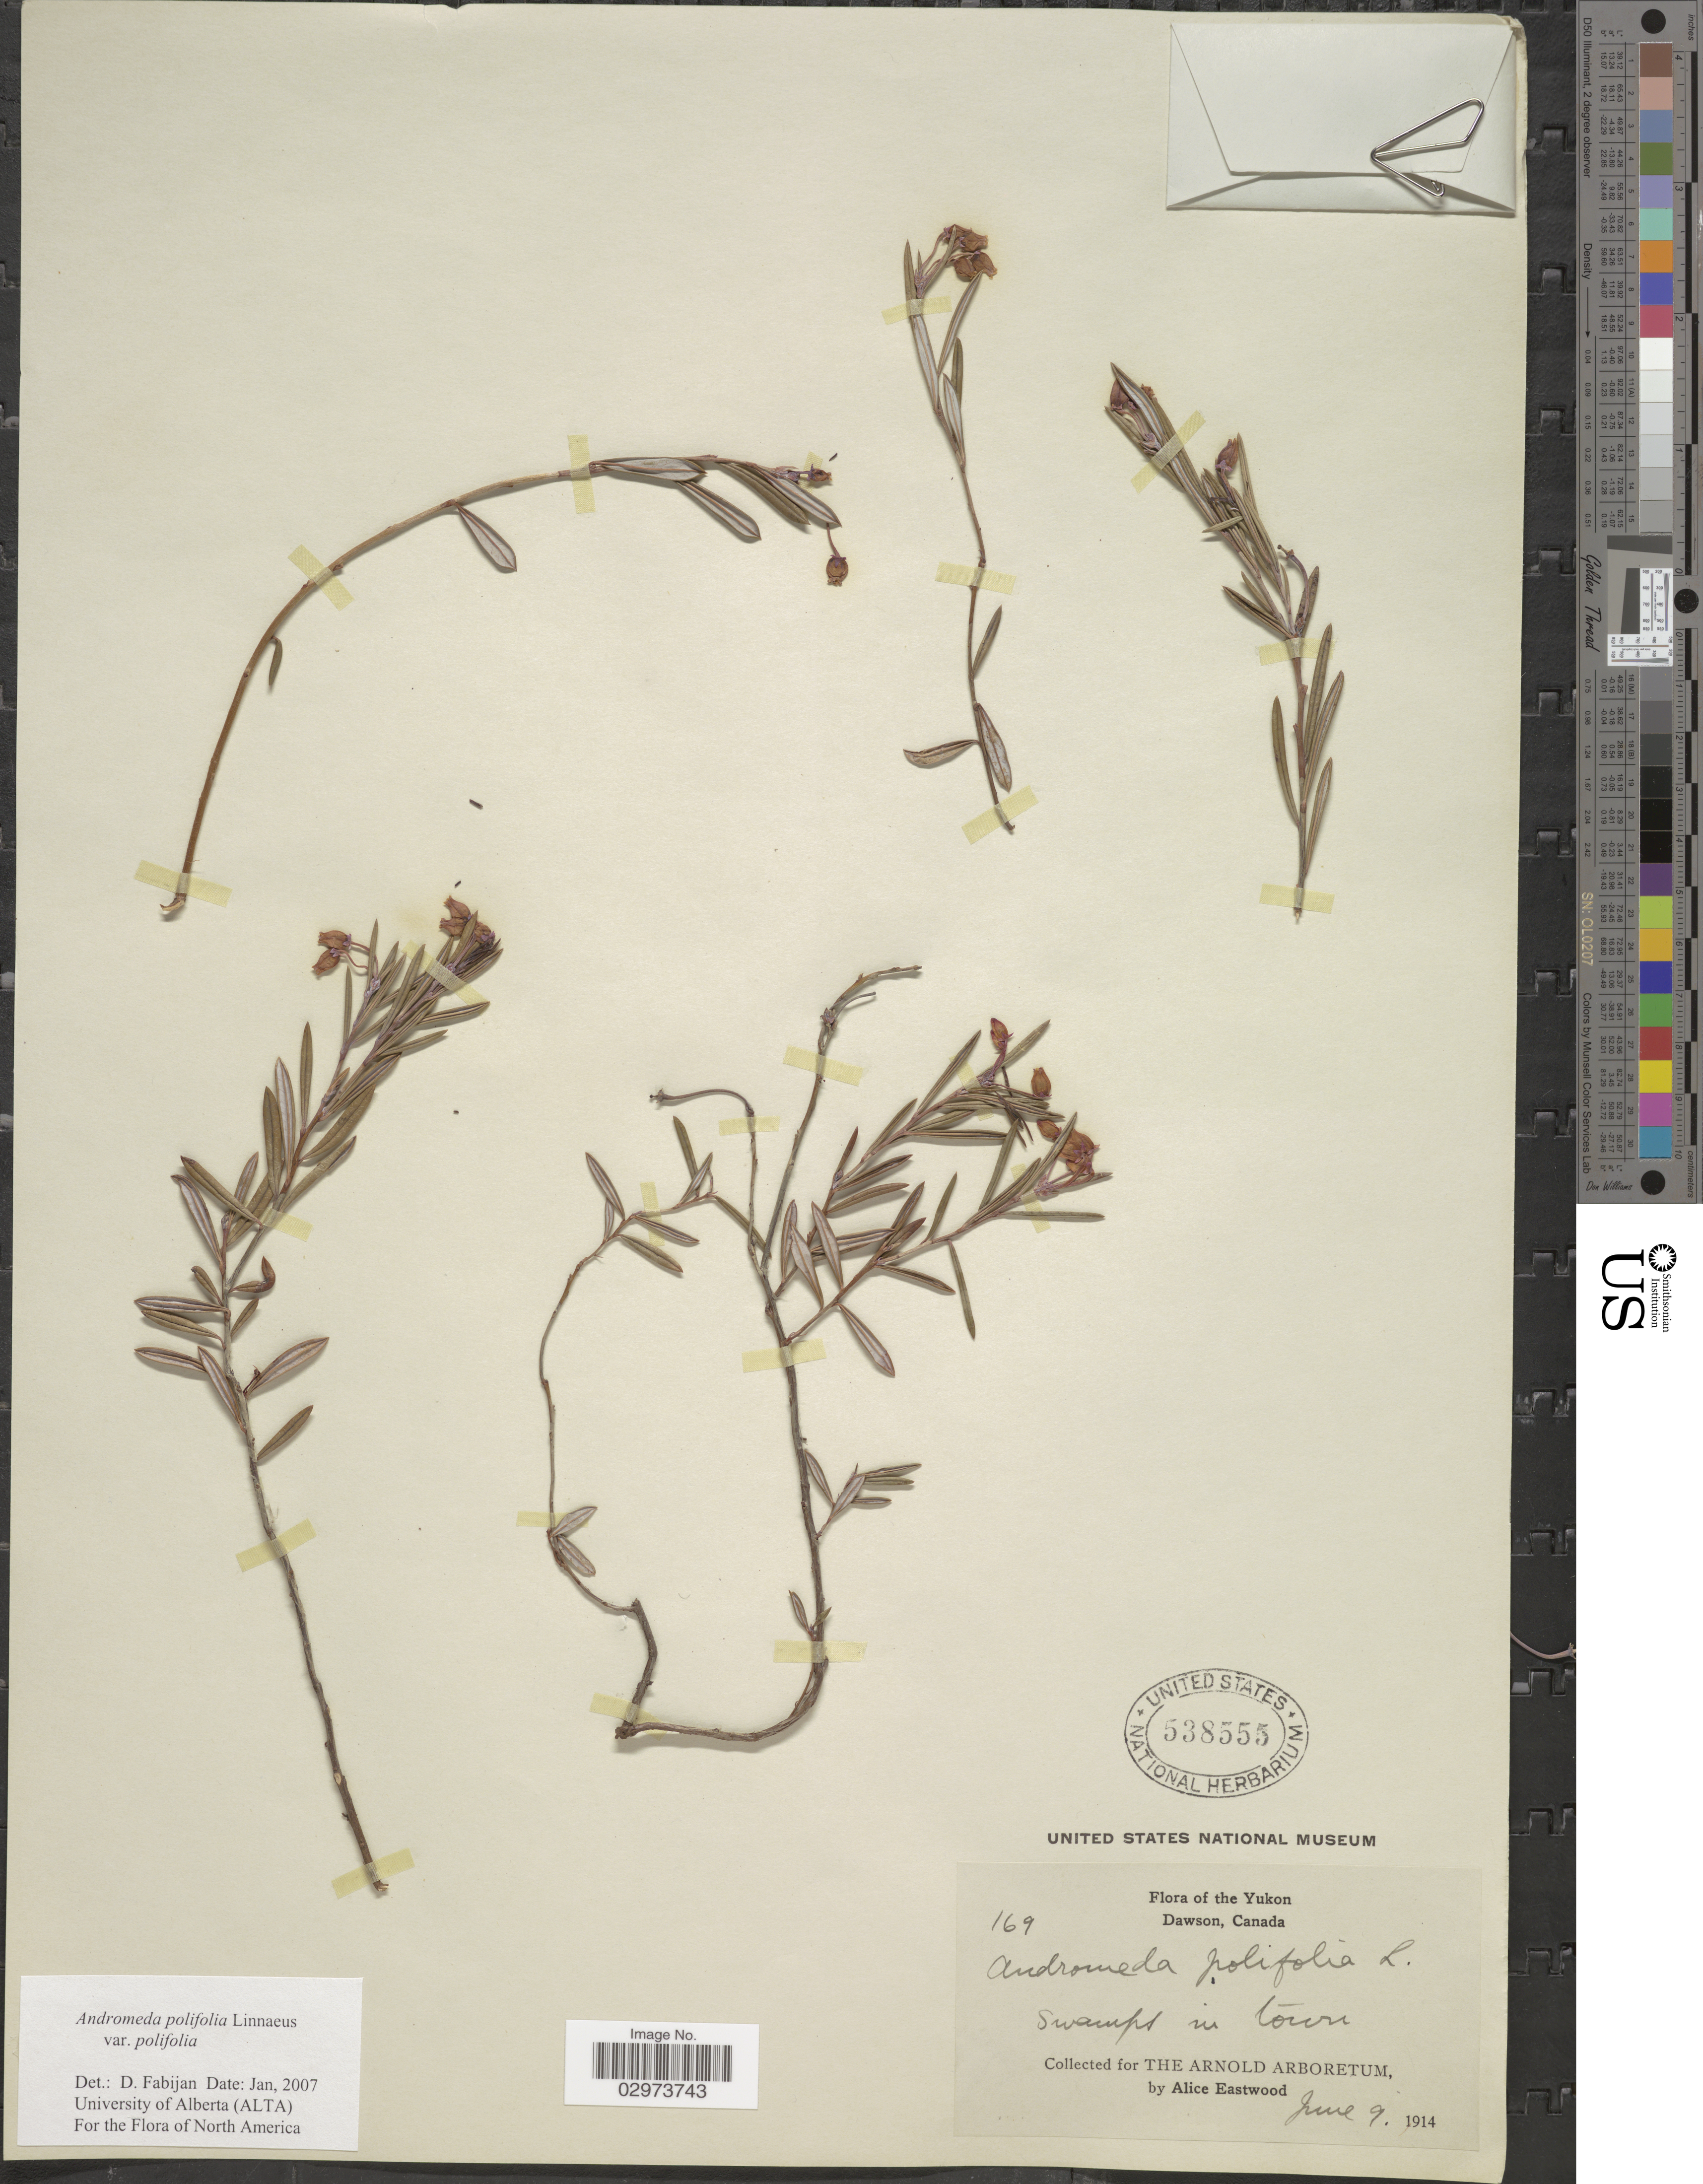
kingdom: Plantae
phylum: Tracheophyta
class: Magnoliopsida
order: Ericales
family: Ericaceae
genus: Andromeda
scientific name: Andromeda polifolia var. polifolia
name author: L.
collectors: A. Eastwood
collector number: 169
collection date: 1914-06-09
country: Canada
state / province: Yukon Territory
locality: Yukon. Dawson.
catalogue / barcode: US 538555